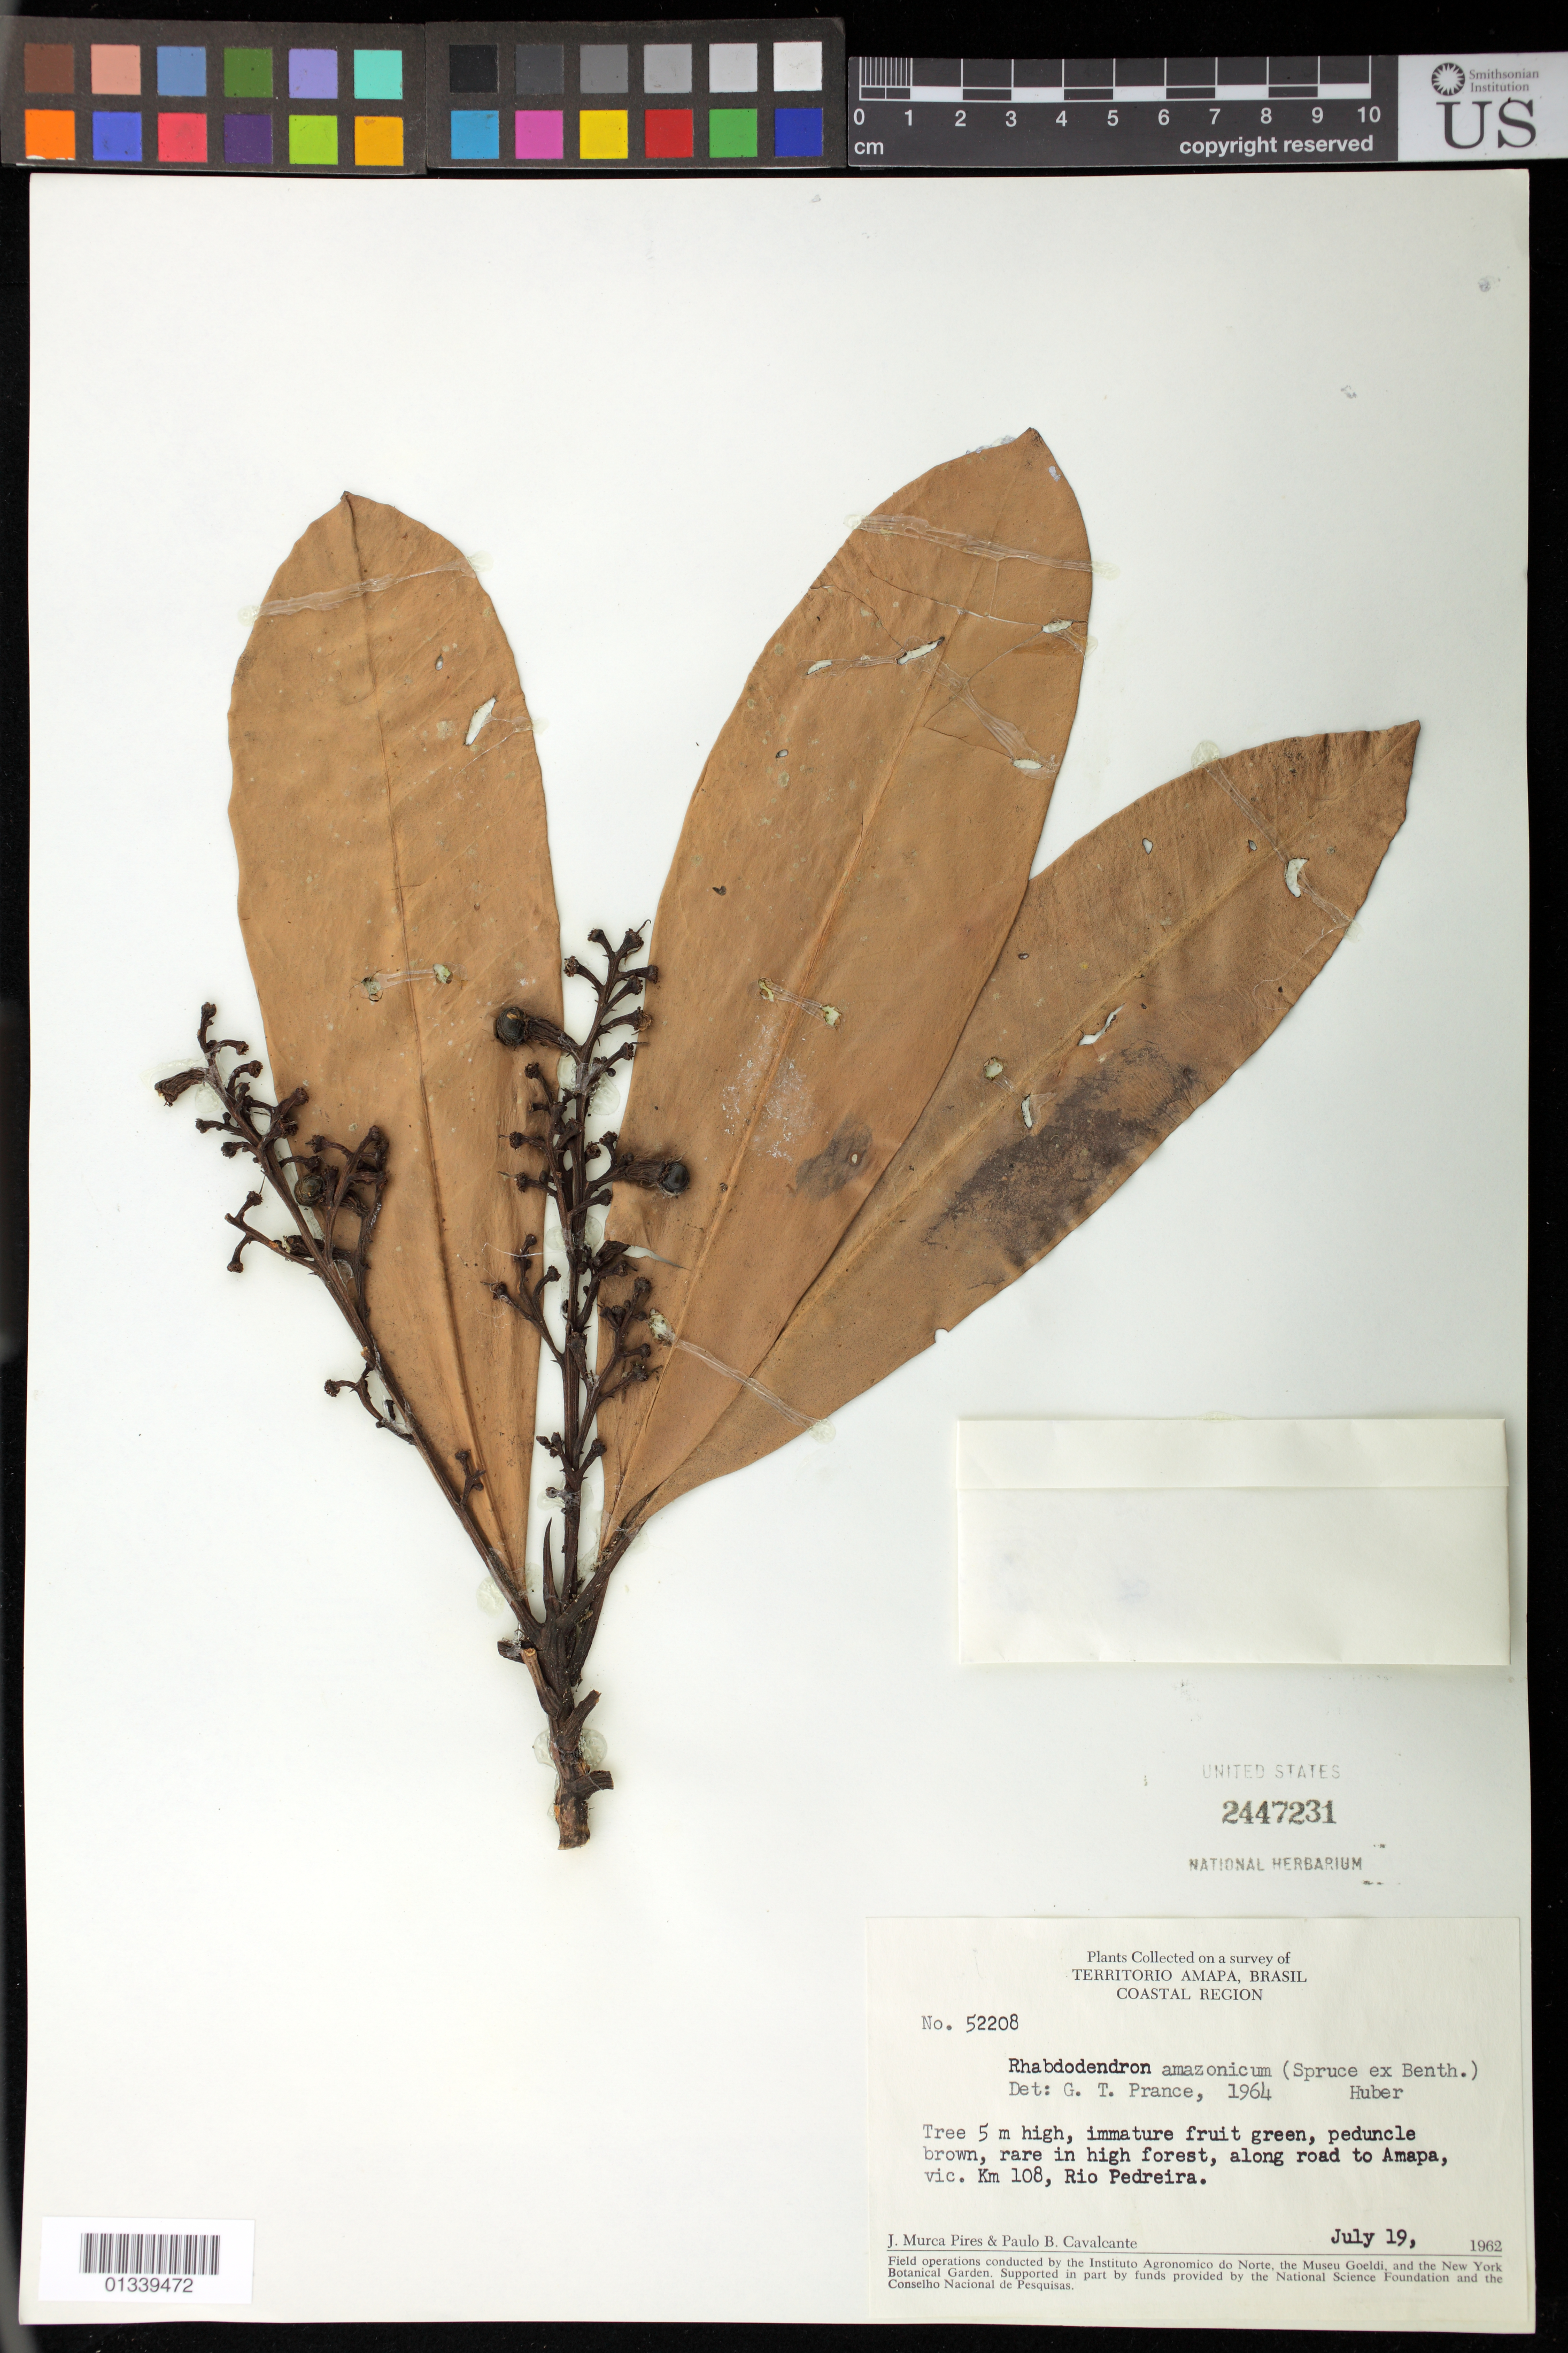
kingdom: Plantae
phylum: Tracheophyta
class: Magnoliopsida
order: Caryophyllales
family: Rhabdodendraceae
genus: Rhabdodendron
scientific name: Rhabdodendron amazonicum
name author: (Spruce ex Benth.) Huber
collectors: J. M. Pires & P. B. Cavalcante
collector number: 52208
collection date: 1962-07-19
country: Brazil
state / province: Amapá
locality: Along road to Amapá, vic. km 108, Rio Pedreira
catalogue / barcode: US 2447231